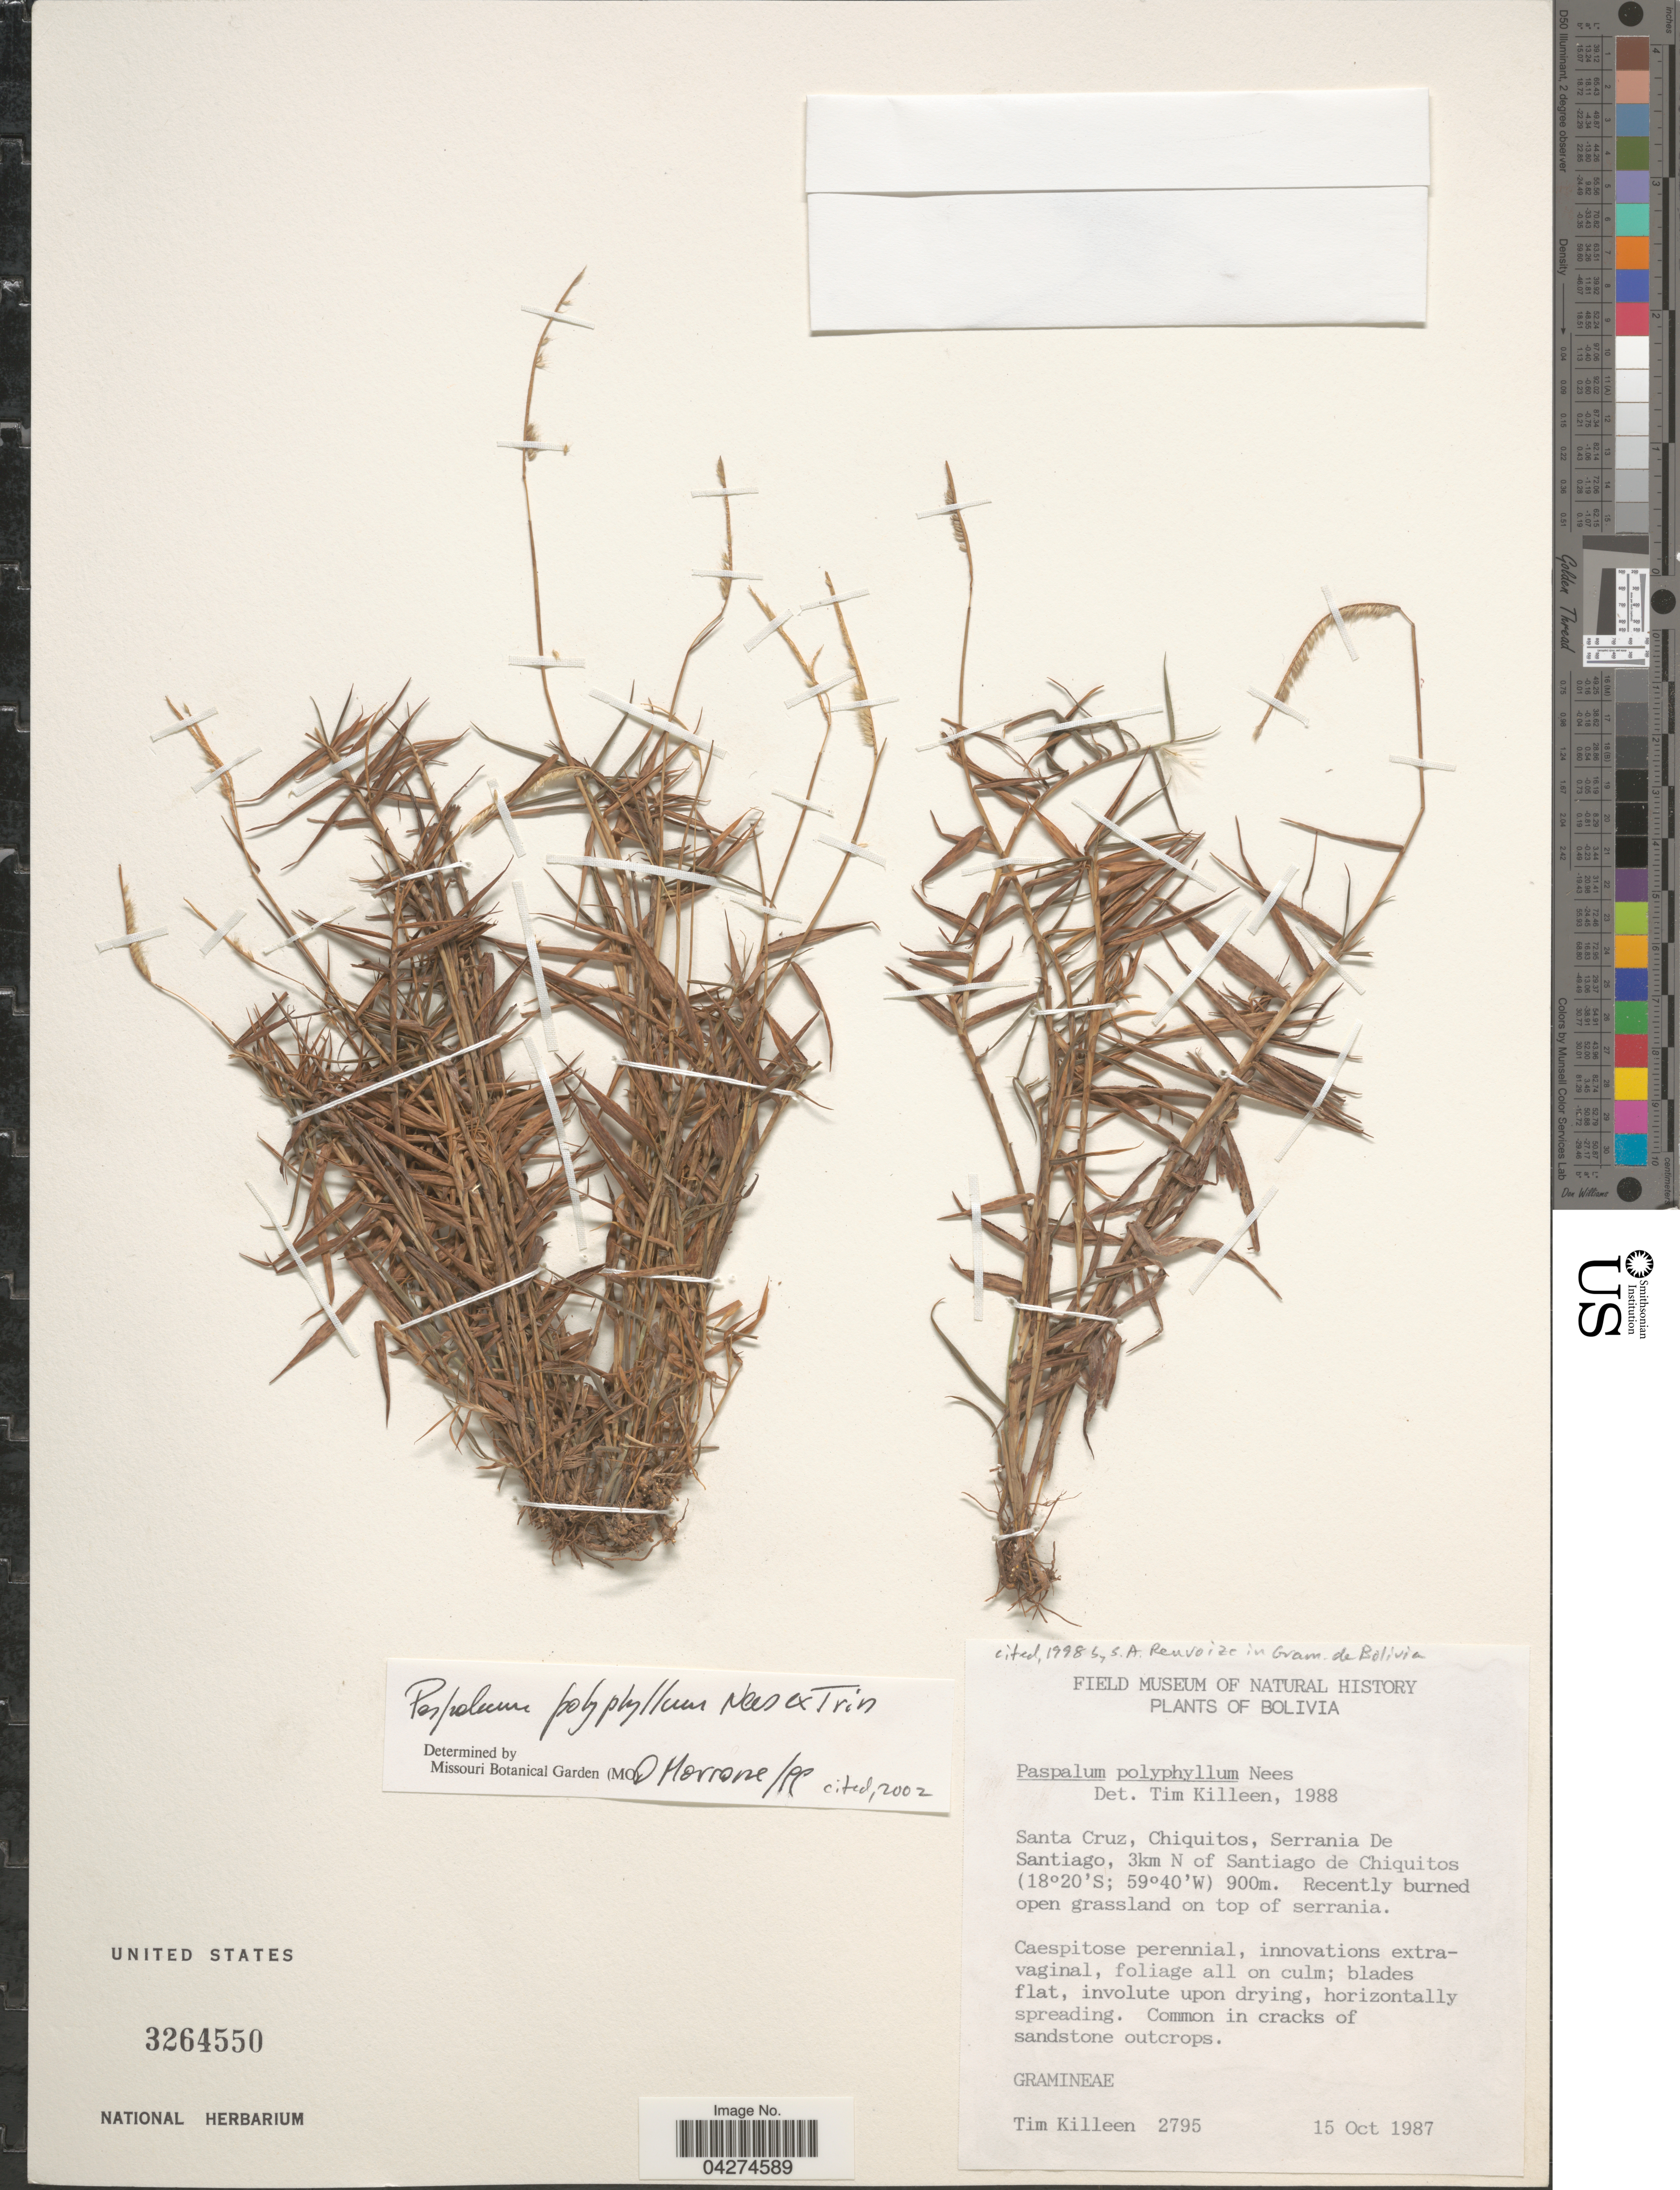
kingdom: Plantae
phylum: Tracheophyta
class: Liliopsida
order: Poales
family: Poaceae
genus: Paspalum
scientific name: Paspalum polyphyllum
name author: Nees ex Trin.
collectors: T. J. Killeen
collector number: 2795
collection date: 1987-10-15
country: Bolivia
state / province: Santa Cruz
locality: Chiquitos, Serrania De Santiago, 3km N of Santiago de Chiquitos.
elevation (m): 900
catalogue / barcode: US 3264550